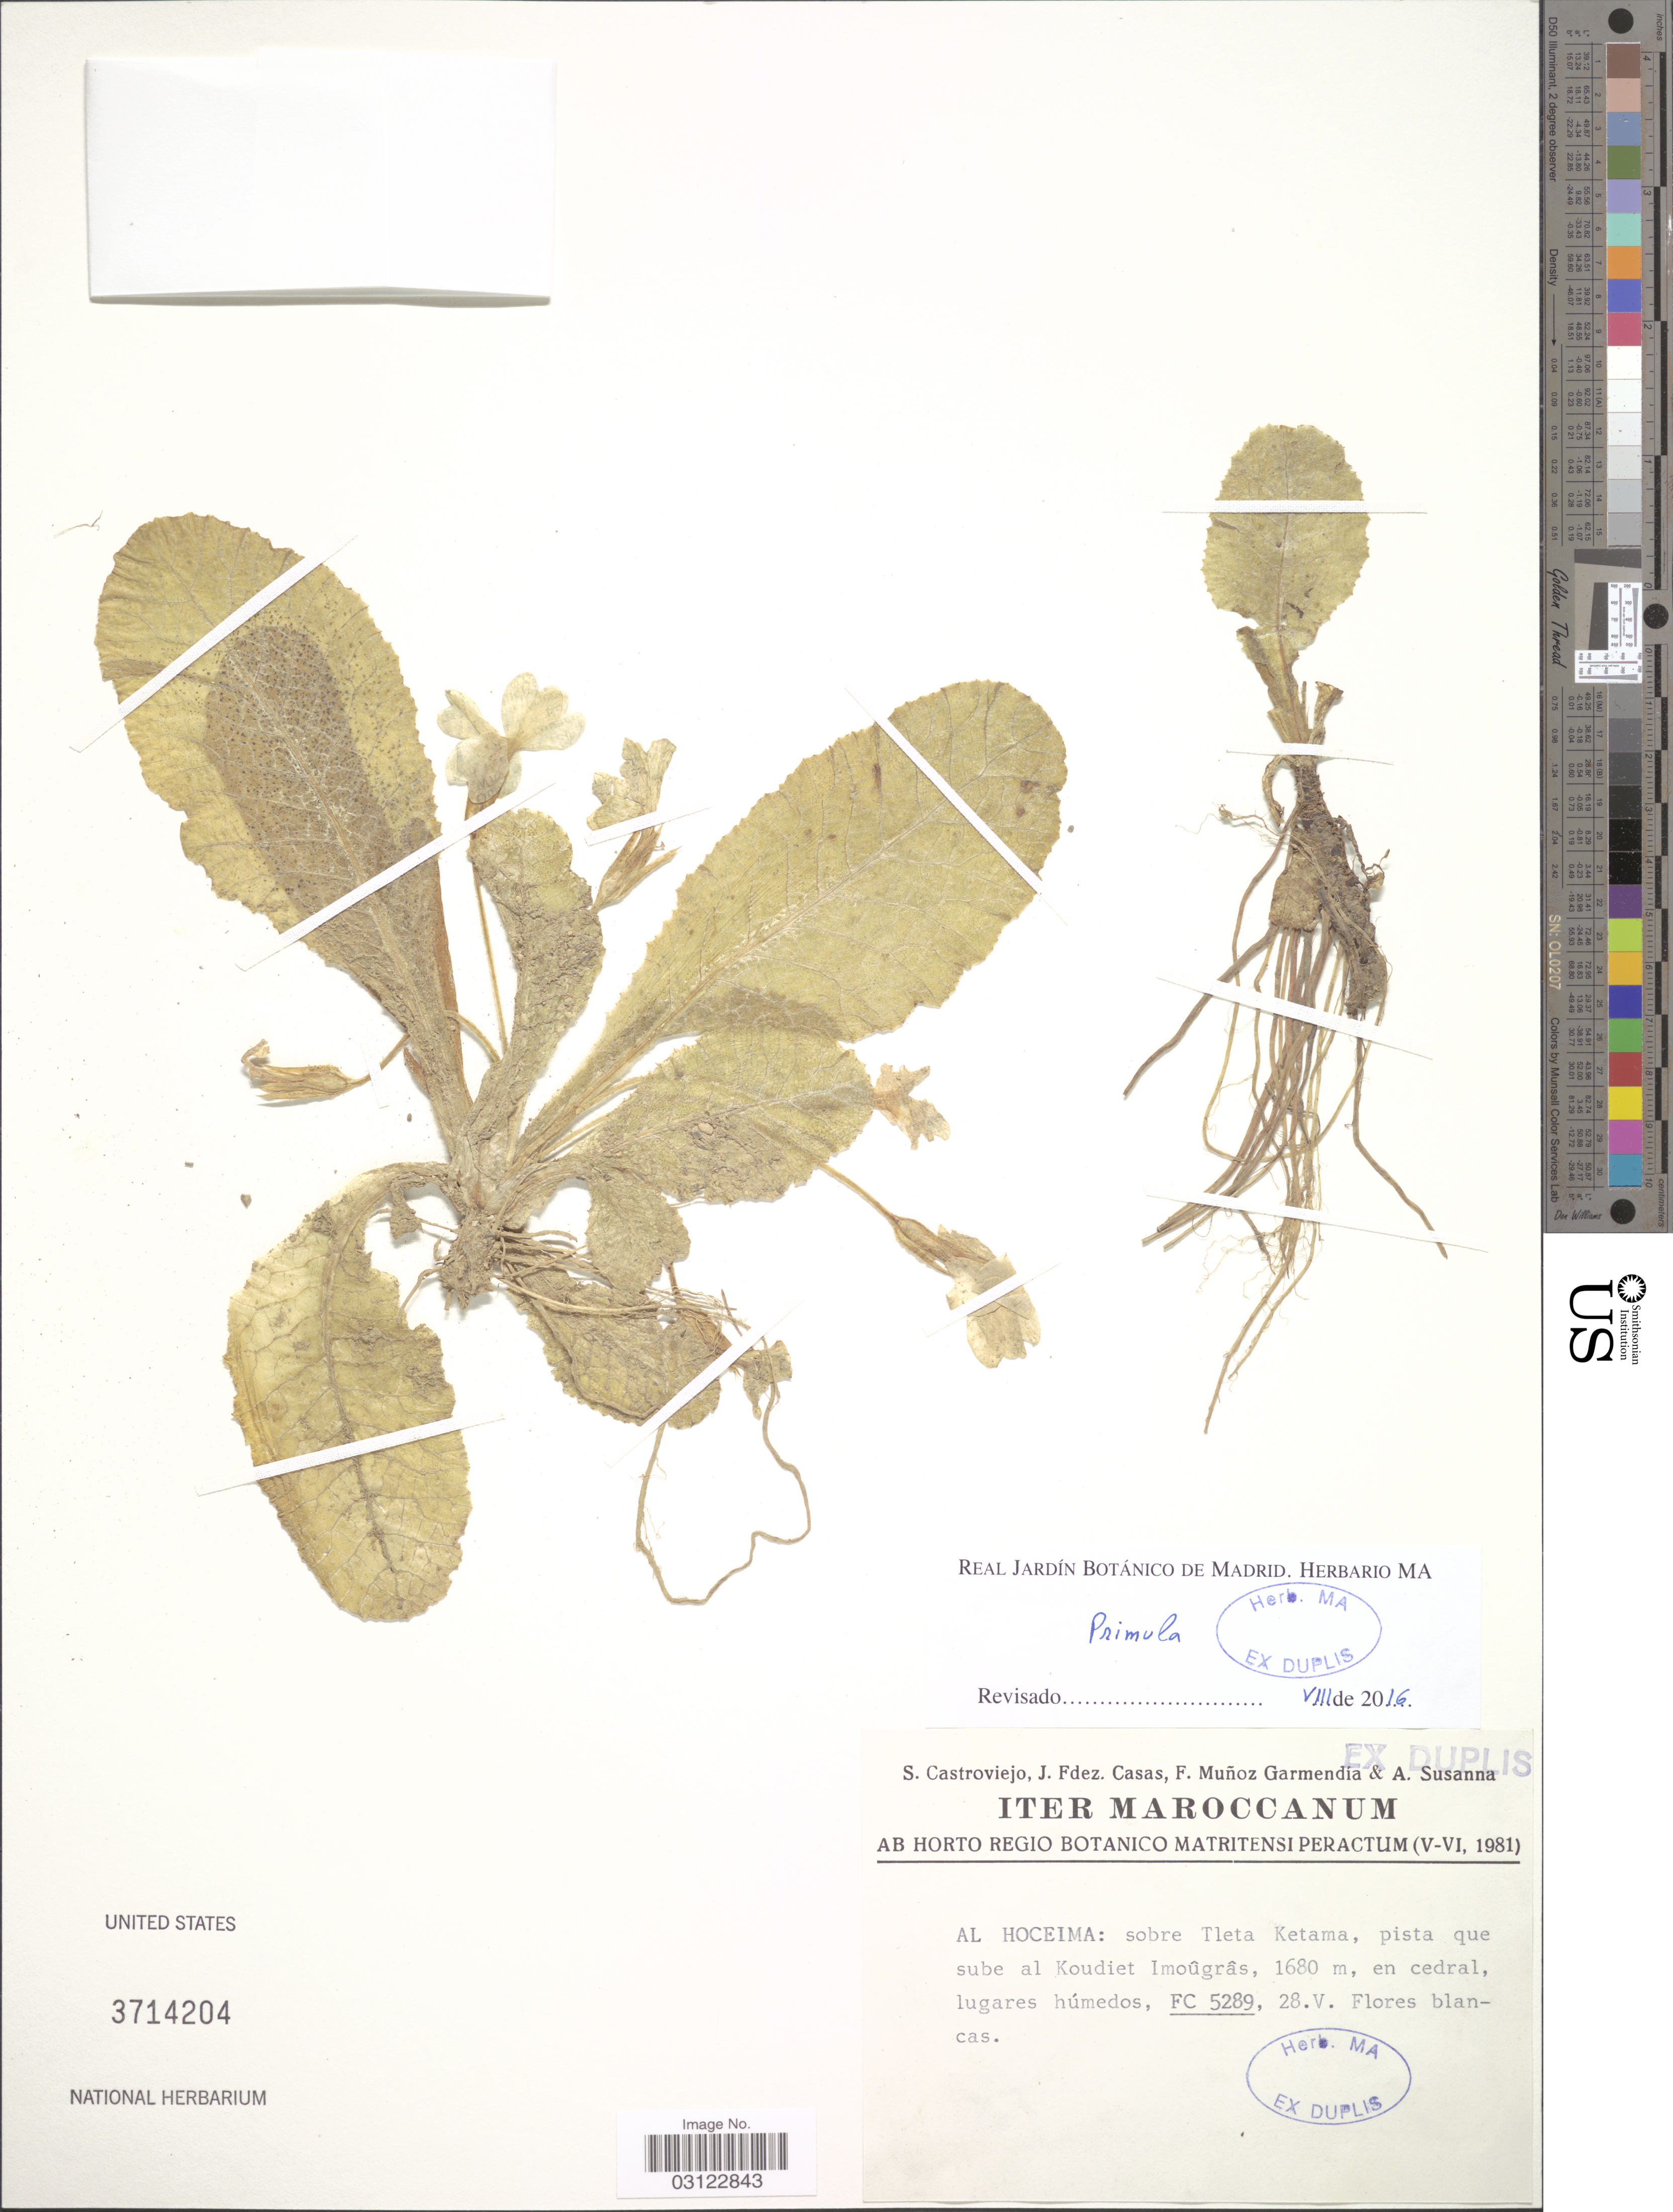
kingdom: Plantae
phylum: Tracheophyta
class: Magnoliopsida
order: Ericales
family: Primulaceae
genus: Primula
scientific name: Primula sp.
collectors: S. Castroviejo, J. Casas, F. Muñoz Garmendia & A. Susanna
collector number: FC 5289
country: Morocco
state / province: Taza-Al Hoceima-Taounate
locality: Maroccanum. Al Hoceima: sobre Tleta Ketama, pista que sube al Koudiet Imoûgrâs.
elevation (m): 1680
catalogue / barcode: US 3714204